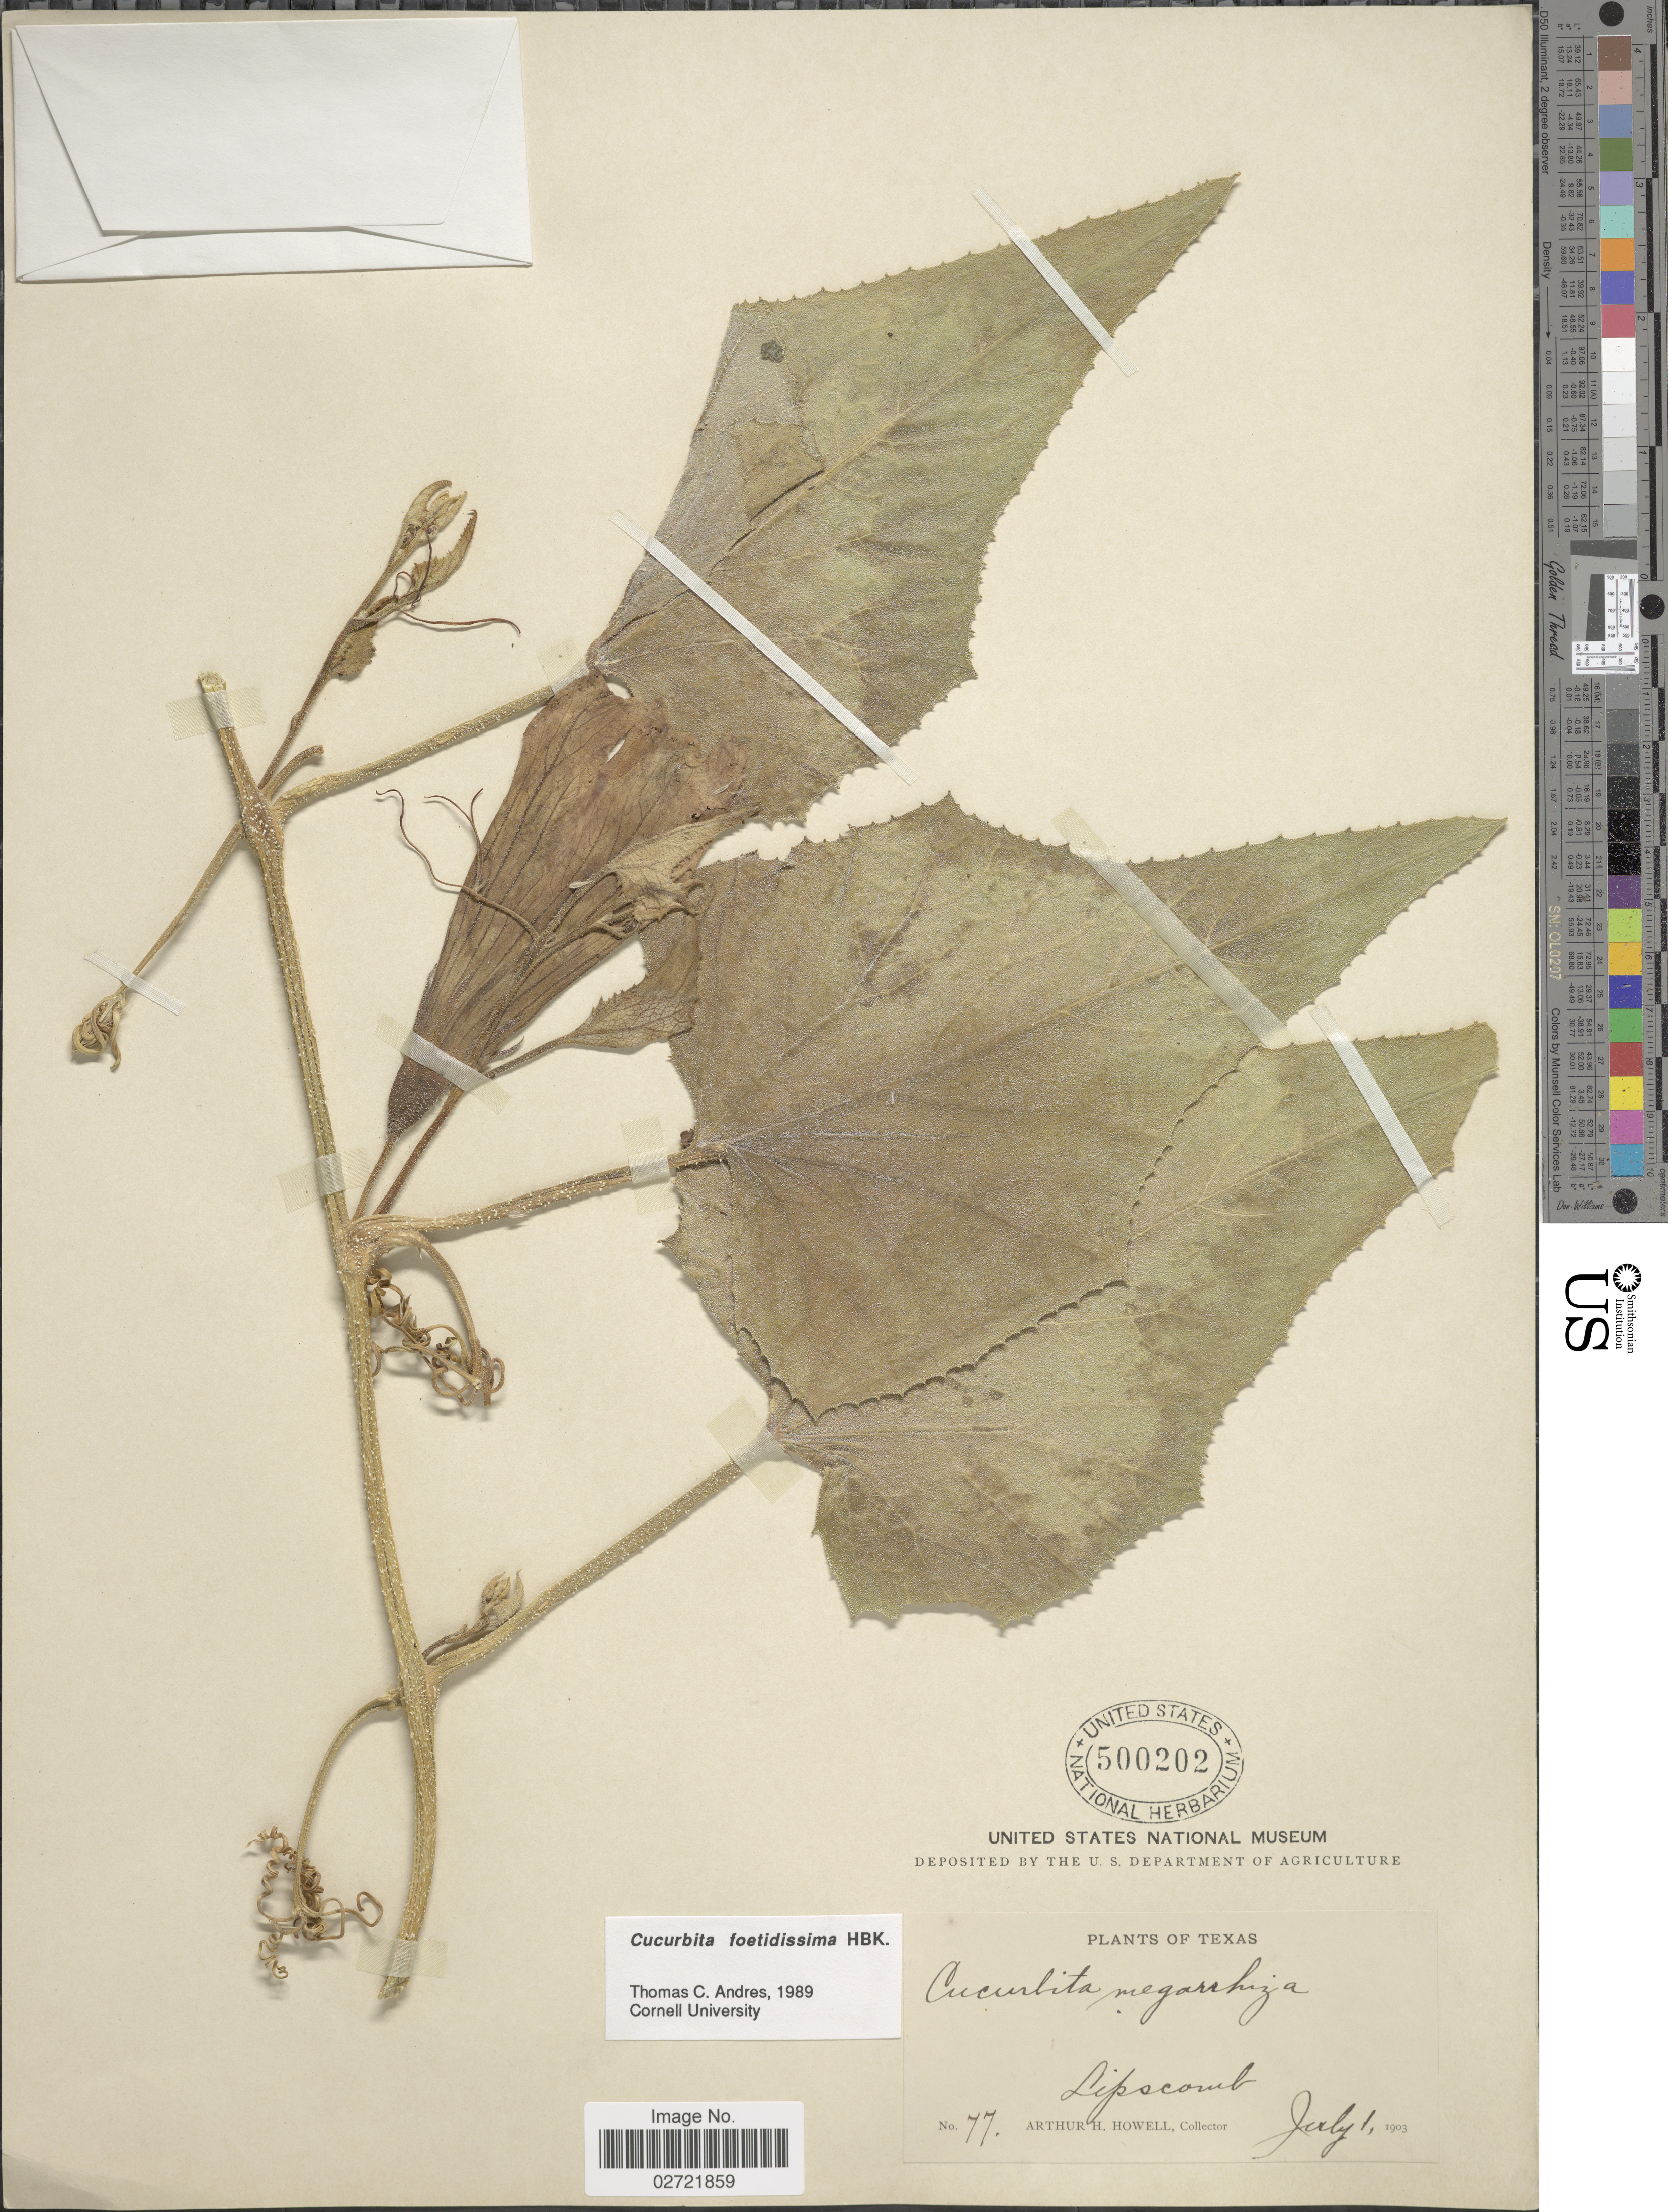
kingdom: Plantae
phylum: Tracheophyta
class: Magnoliopsida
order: Cucurbitales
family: Cucurbitaceae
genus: Cucurbita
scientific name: Cucurbita foetidissima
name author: Kunth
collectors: A. H. Howell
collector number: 77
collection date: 1903-07-01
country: United States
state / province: Texas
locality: Lipscomb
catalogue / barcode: US 500202